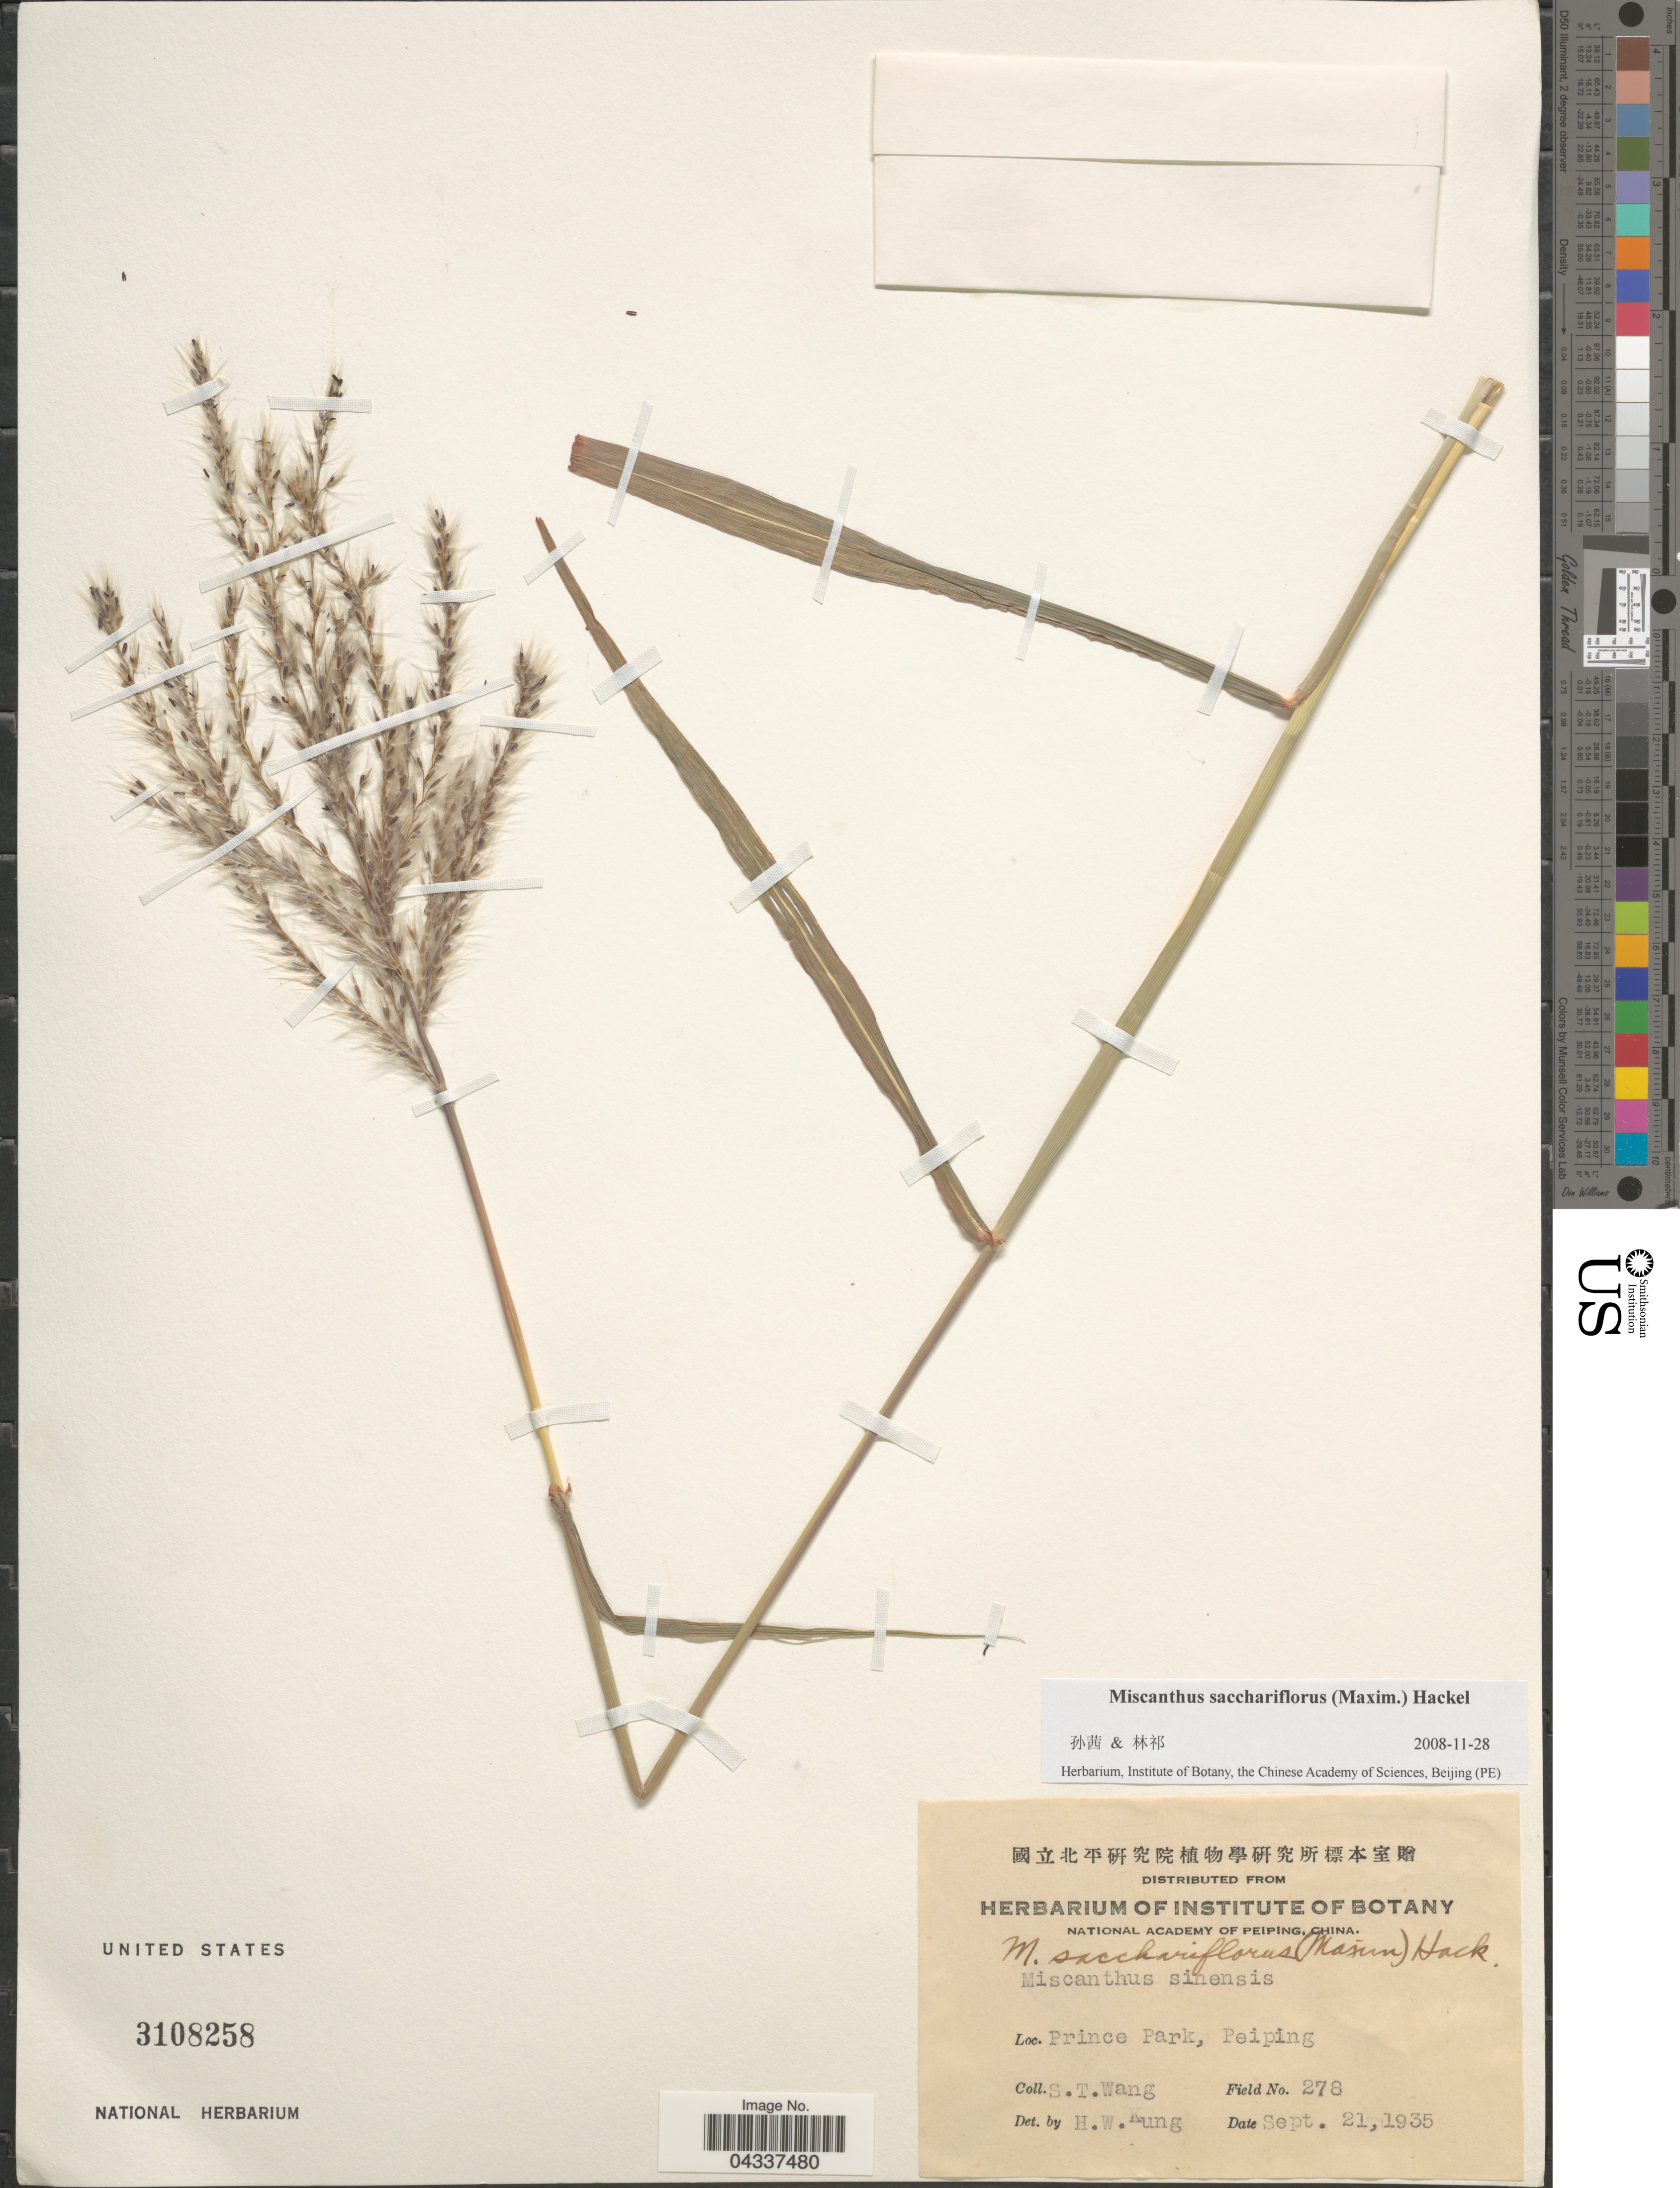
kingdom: Plantae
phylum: Tracheophyta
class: Liliopsida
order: Poales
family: Poaceae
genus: Miscanthus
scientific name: Miscanthus sacchariflorus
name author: (Maxim.) Hack.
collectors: S. Wang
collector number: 278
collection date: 1935-09-21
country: China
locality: Prince Park, Peiping,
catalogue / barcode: US 3108258